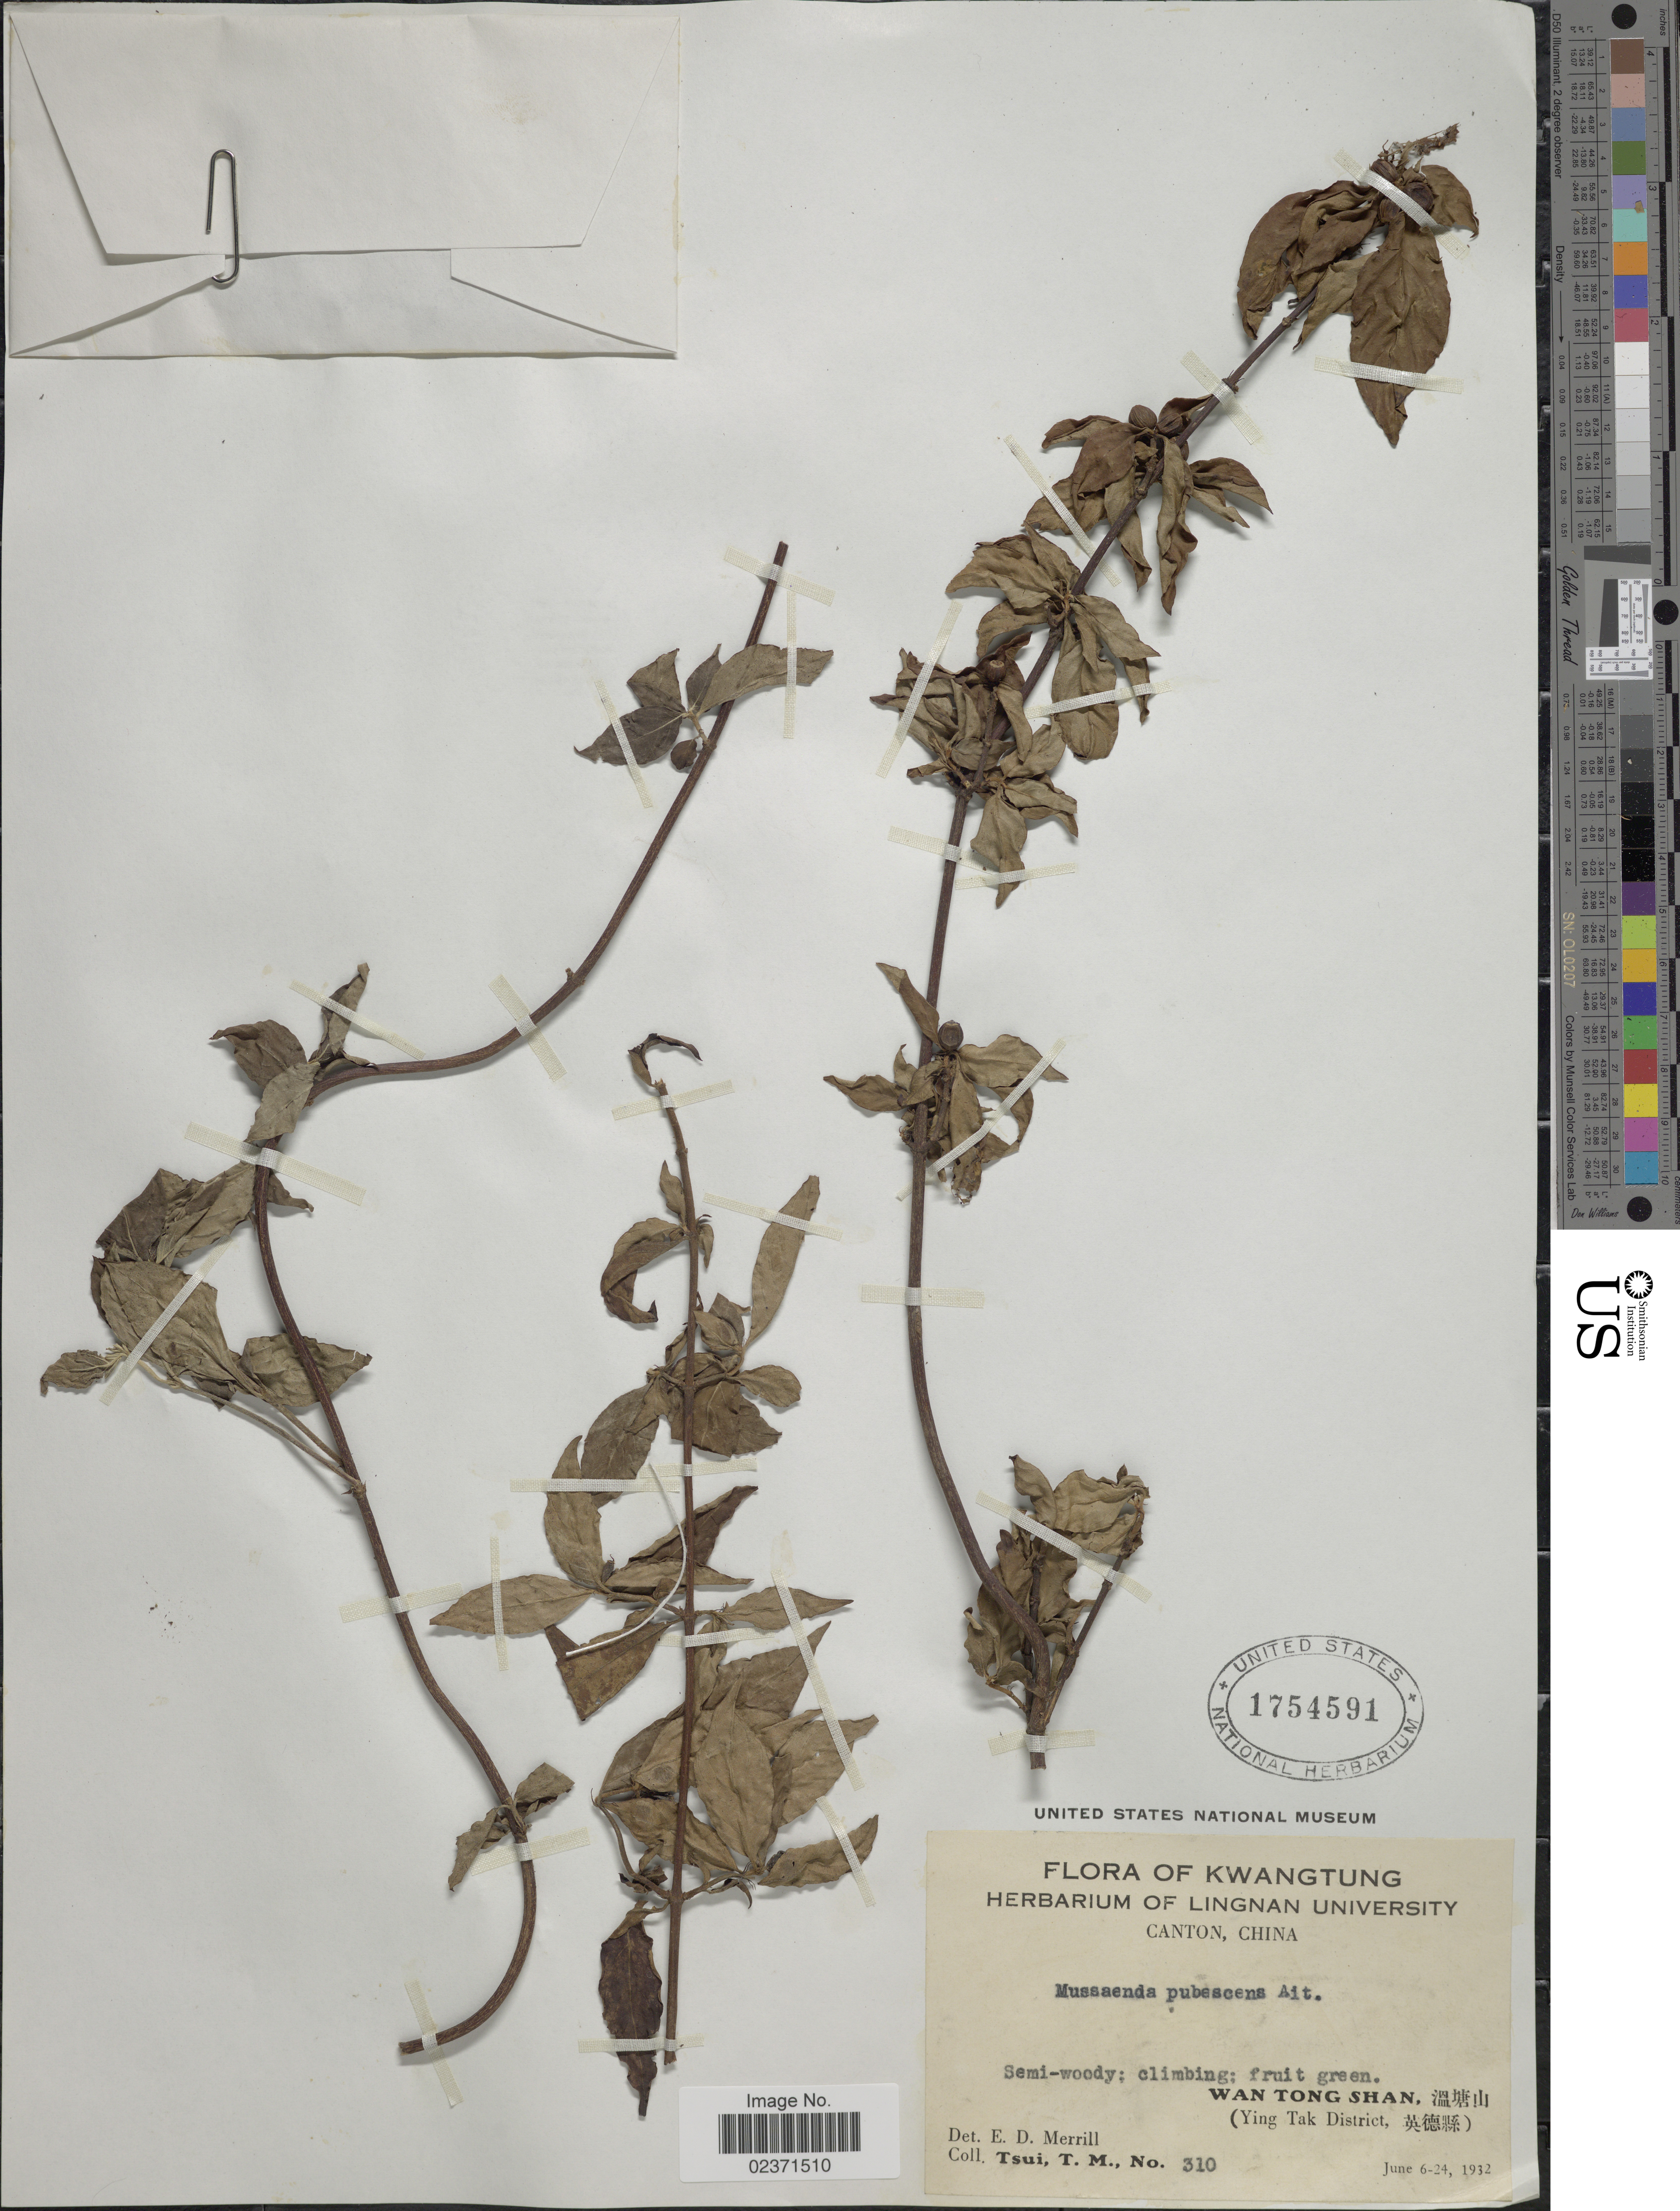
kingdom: Plantae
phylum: Tracheophyta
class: Magnoliopsida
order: Gentianales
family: Rubiaceae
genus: Mussaenda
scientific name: Mussaenda pubescens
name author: W.T. Aiton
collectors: T. Tsui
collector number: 310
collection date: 1932-06-06/1932-06-24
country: China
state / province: Guangdong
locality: Kwangtung. Wan Tong Shan (Ying Tak District)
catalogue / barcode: US 1754591